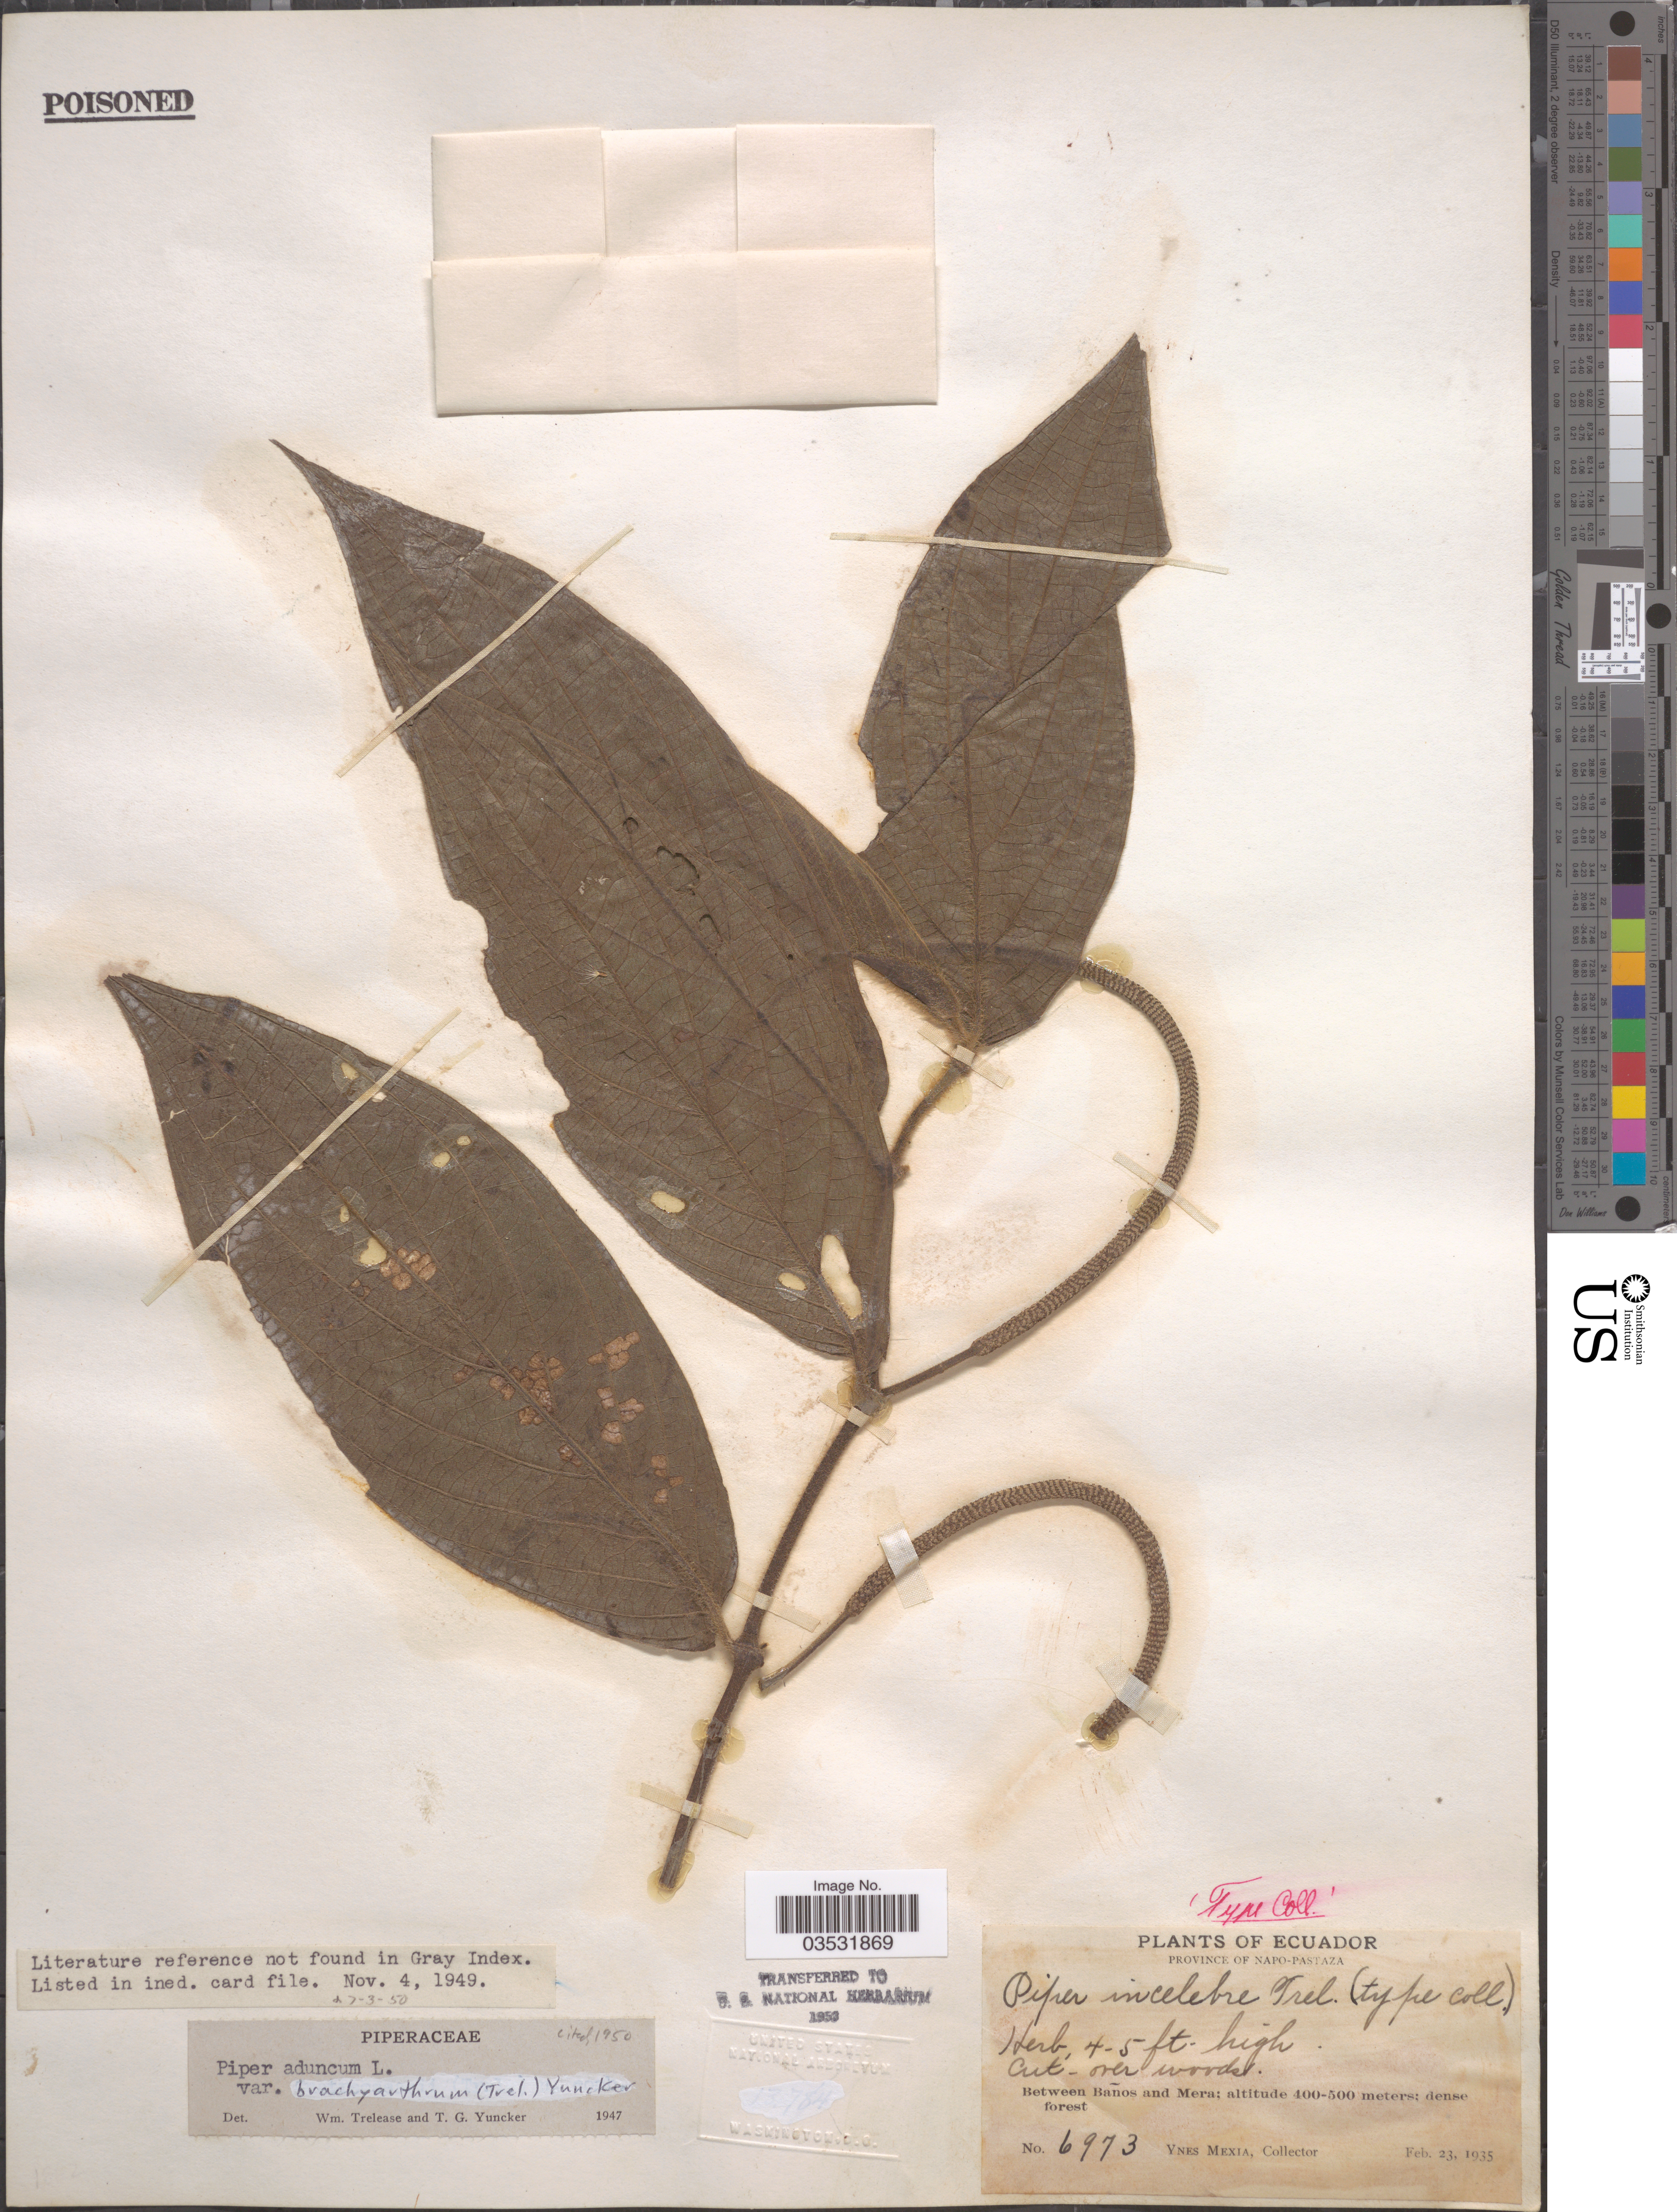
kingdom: Plantae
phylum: Tracheophyta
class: Magnoliopsida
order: Piperales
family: Piperaceae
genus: Piper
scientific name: Piper aduncum var. aduncum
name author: L.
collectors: Y. Mexia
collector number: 6973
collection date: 1935-02-23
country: Ecuador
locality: Province of Napo-Pastaza. Between Baños and Mera.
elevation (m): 400